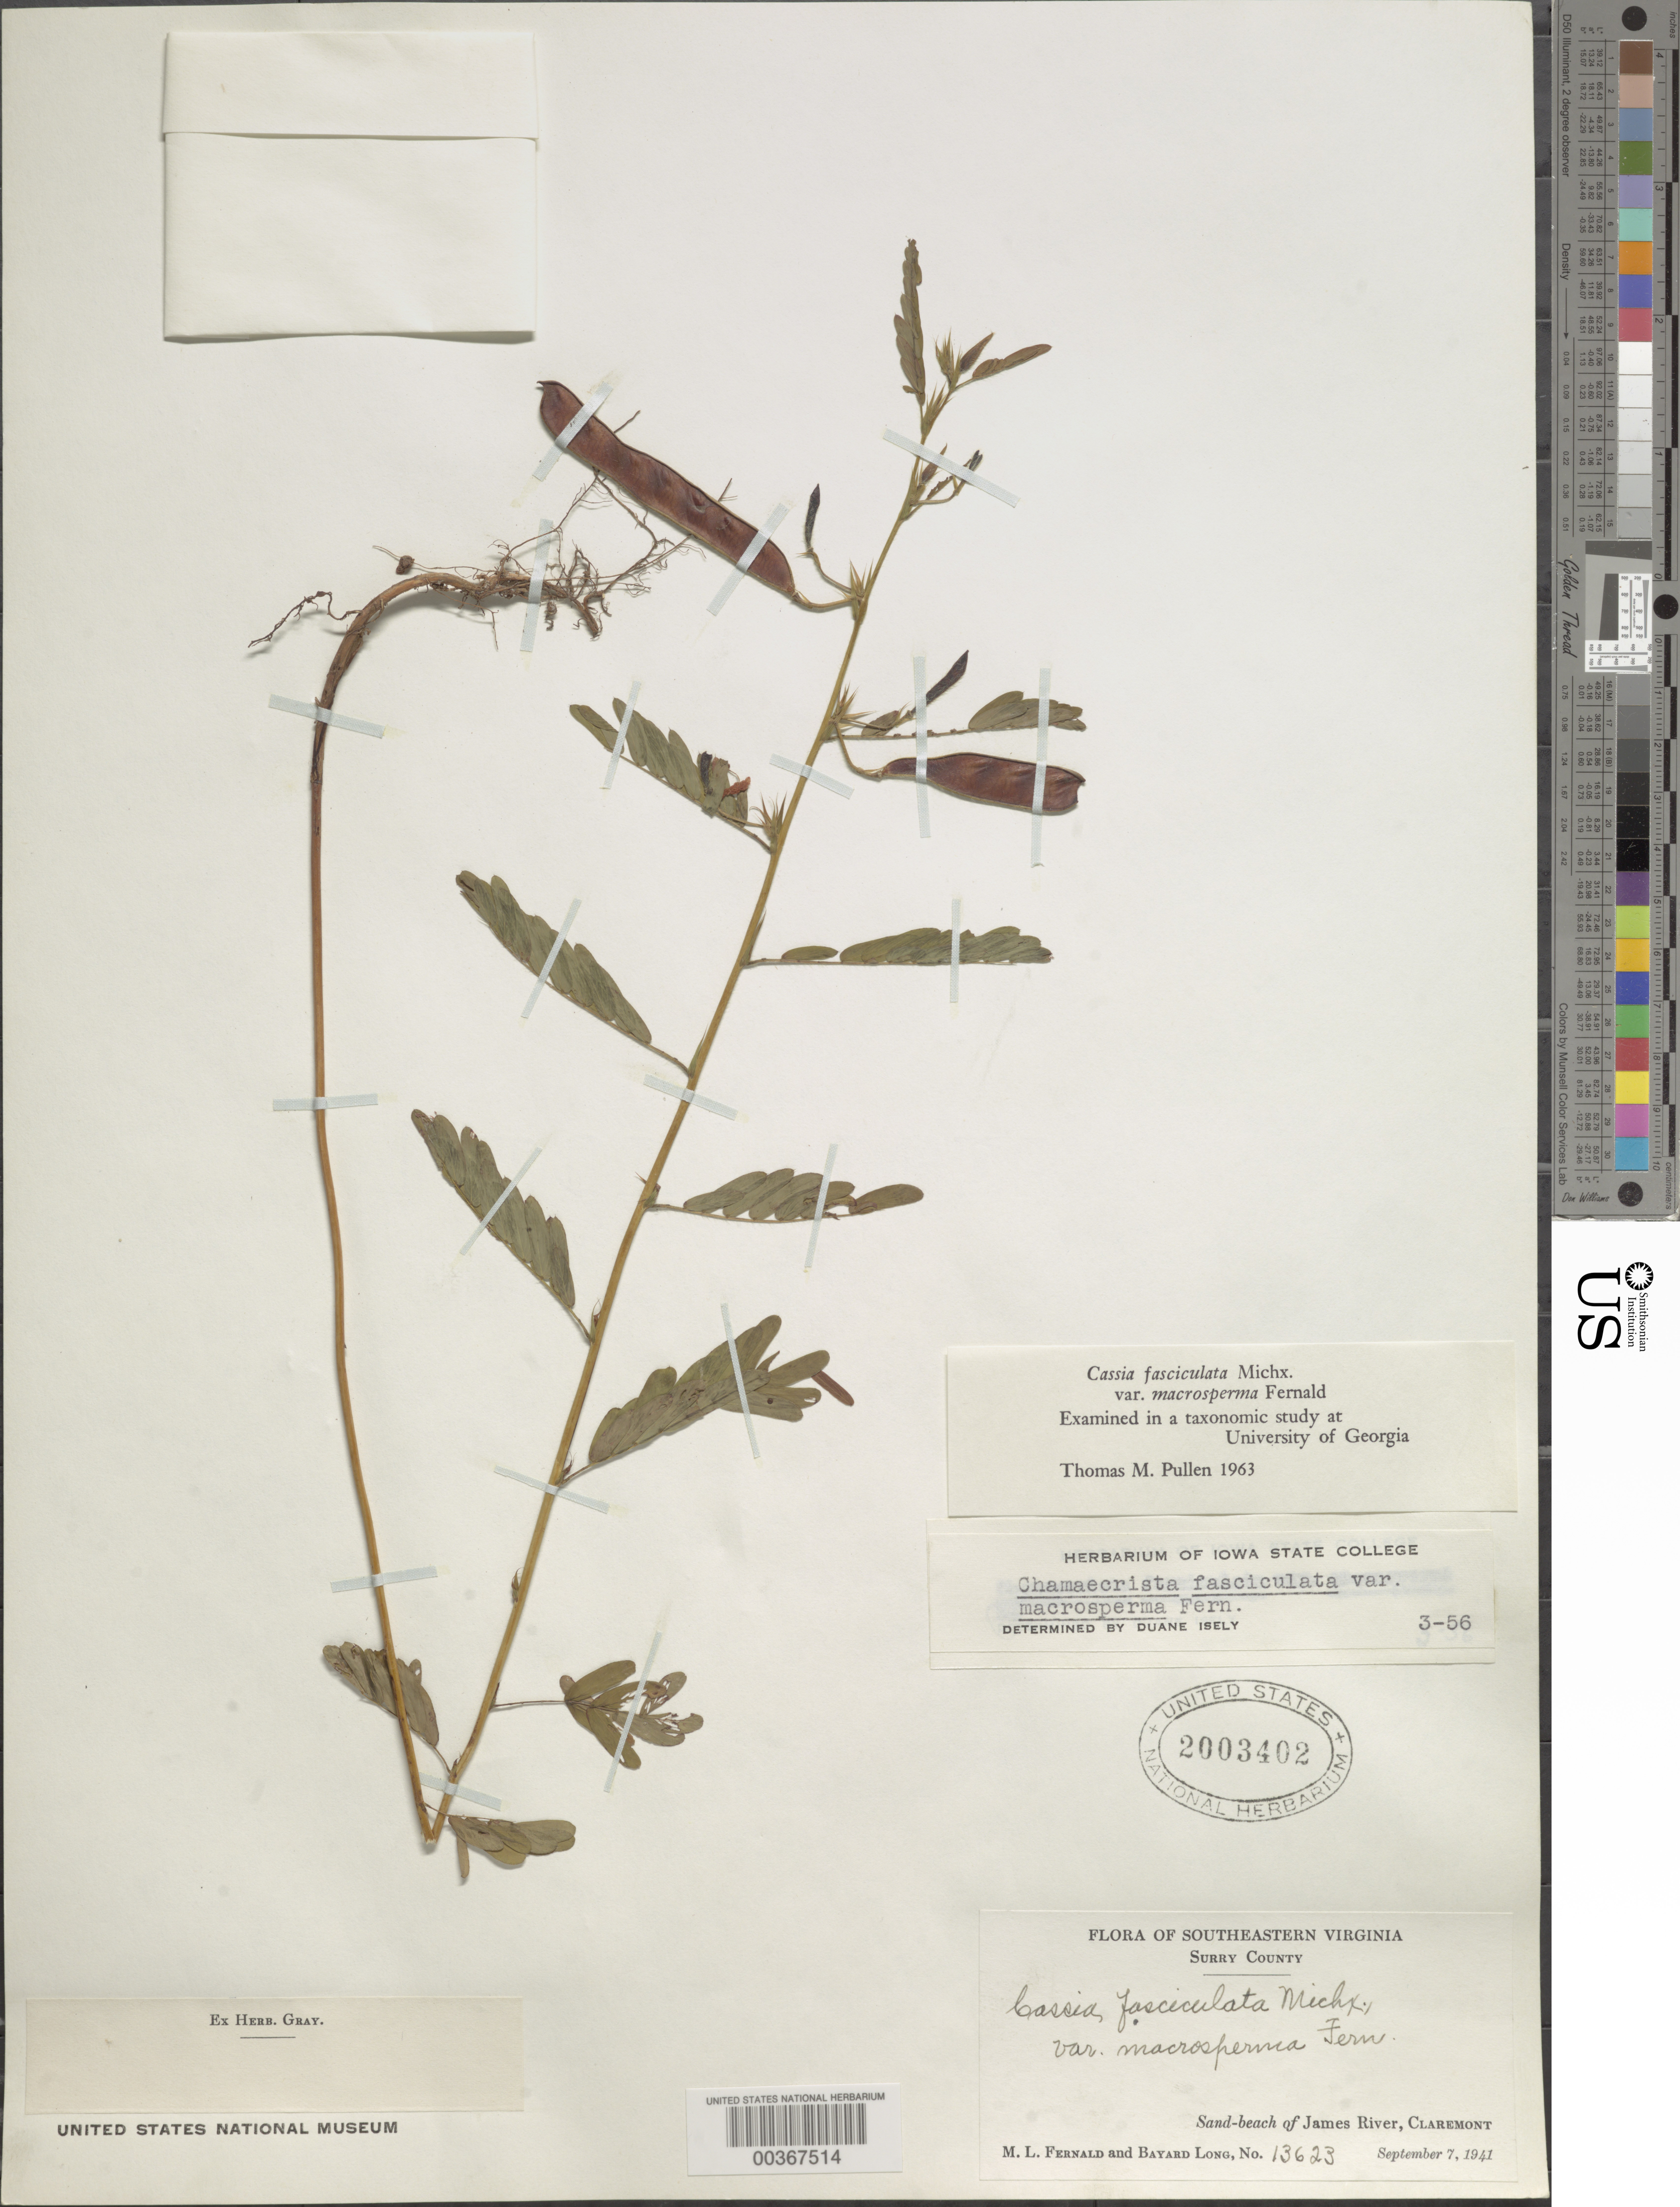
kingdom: Plantae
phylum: Tracheophyta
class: Magnoliopsida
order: Fabales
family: Fabaceae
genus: Chamaecrista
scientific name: Chamaecrista fasciculata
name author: (Michx.) Greene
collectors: M. L. Fernald & B. H. Long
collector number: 13623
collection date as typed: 07 Sep 1941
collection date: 1941-09-07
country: United States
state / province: Virginia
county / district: Surry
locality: James river, claremont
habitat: Sand-beach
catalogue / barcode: US 2003402